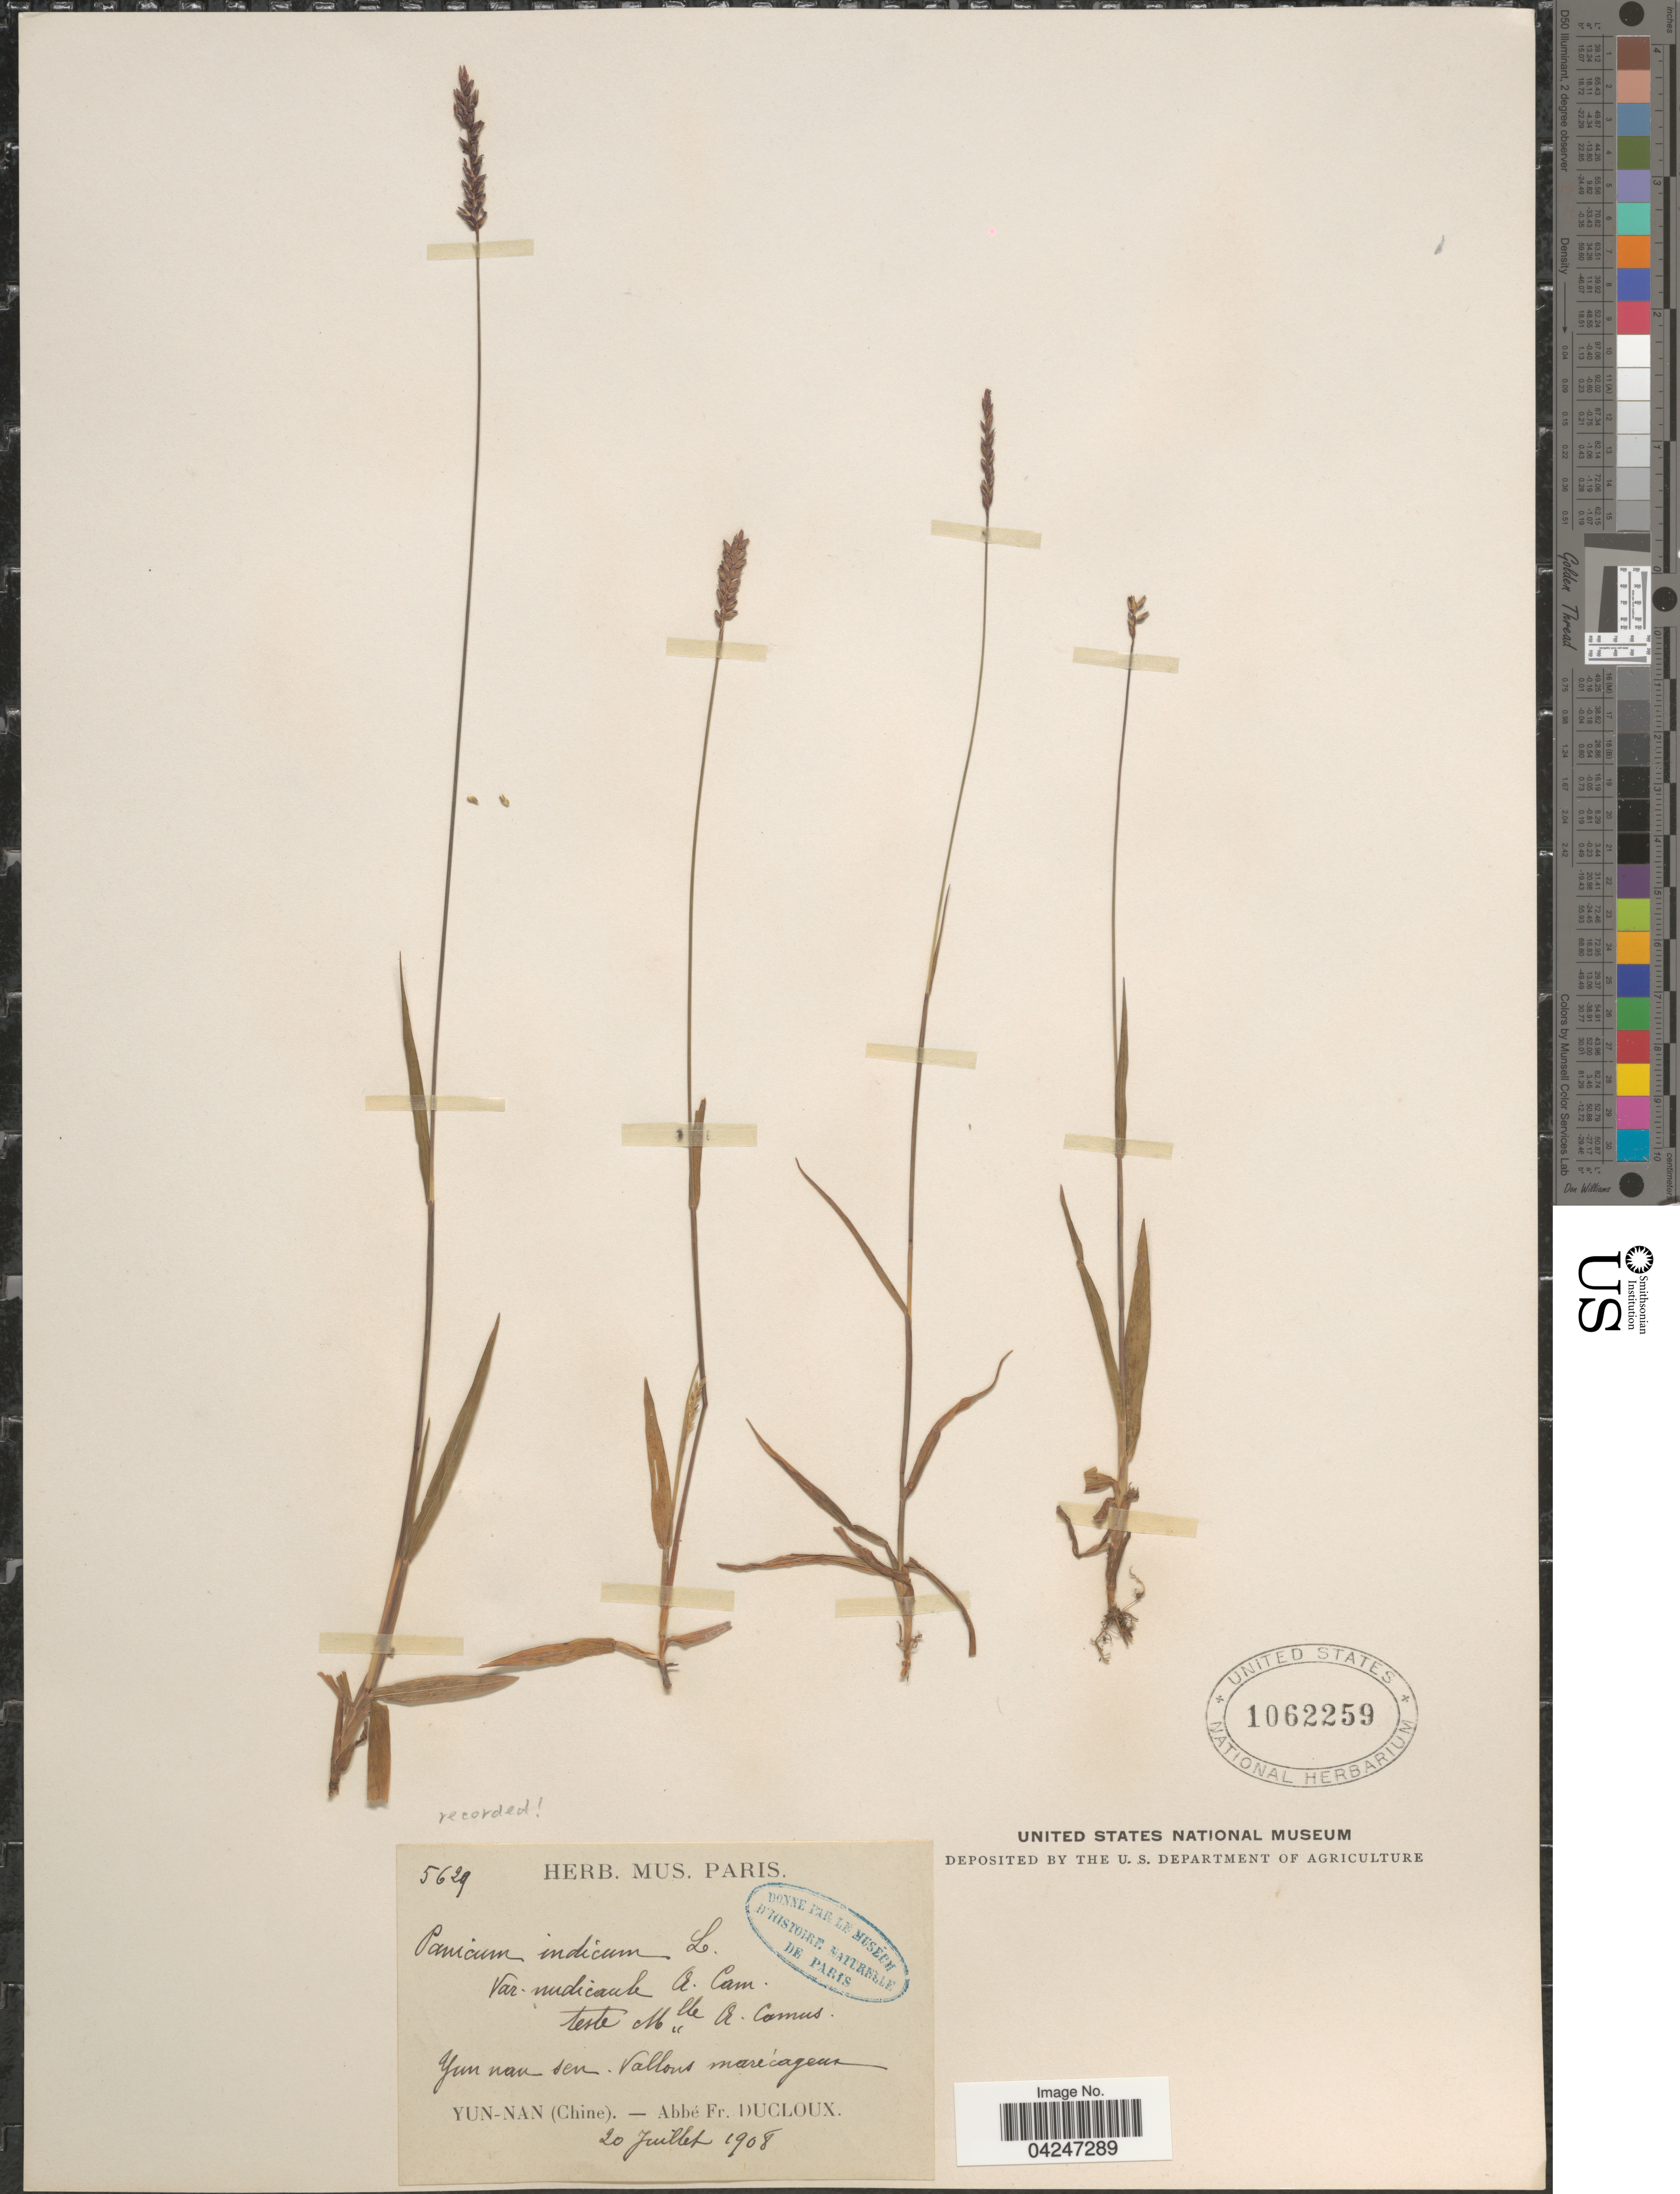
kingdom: Plantae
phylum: Tracheophyta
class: Liliopsida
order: Poales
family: Poaceae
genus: Sacciolepis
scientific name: Sacciolepis indica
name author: (L.) Chase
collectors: A. Ducloux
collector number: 5629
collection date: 1908-07-20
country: China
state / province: Yunnan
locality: Yun nan sen. Vallous marécageux.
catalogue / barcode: US 1062259